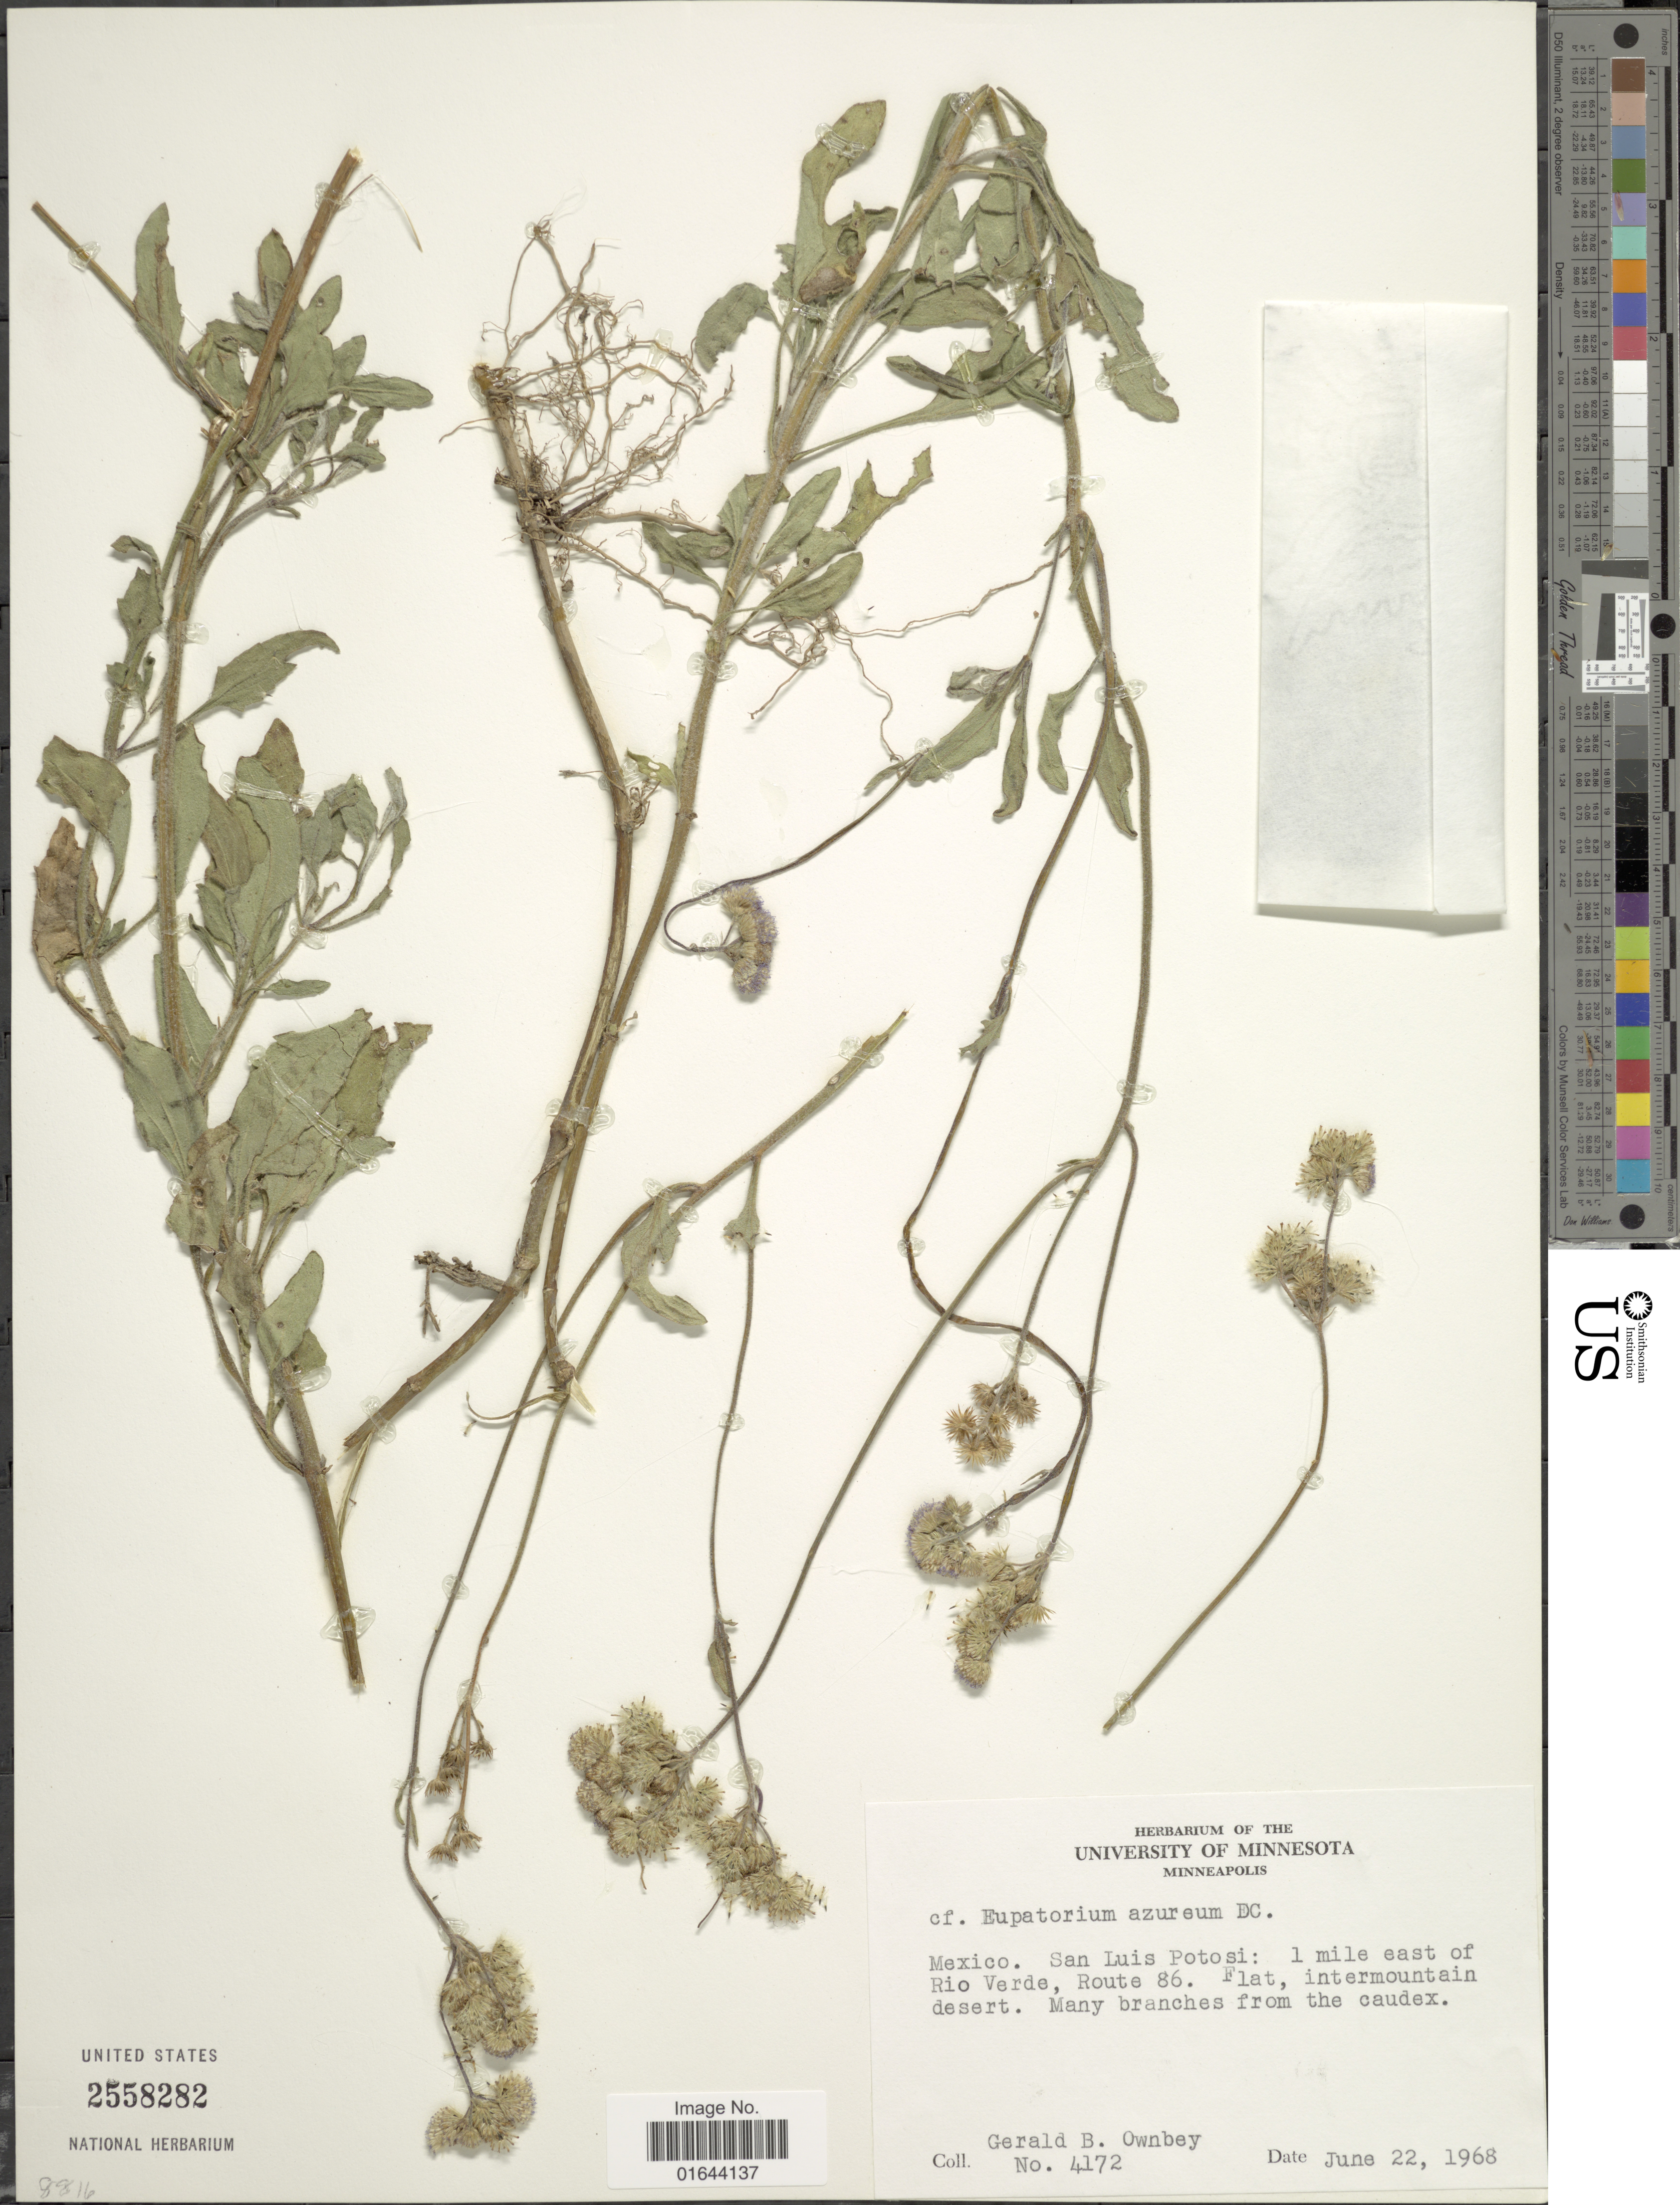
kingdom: Plantae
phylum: Tracheophyta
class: Magnoliopsida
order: Asterales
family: Asteraceae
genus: Conoclinium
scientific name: Conoclinium betonicifolium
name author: (Mill.) R.M. King & H. Rob.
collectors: G. B. Ownbey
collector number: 4172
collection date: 1968-06-22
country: Mexico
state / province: San Luis Potosí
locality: Mexico, San Luis Potosi: 1 mile east of Rio Verde, Route 86.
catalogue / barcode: US 2558282